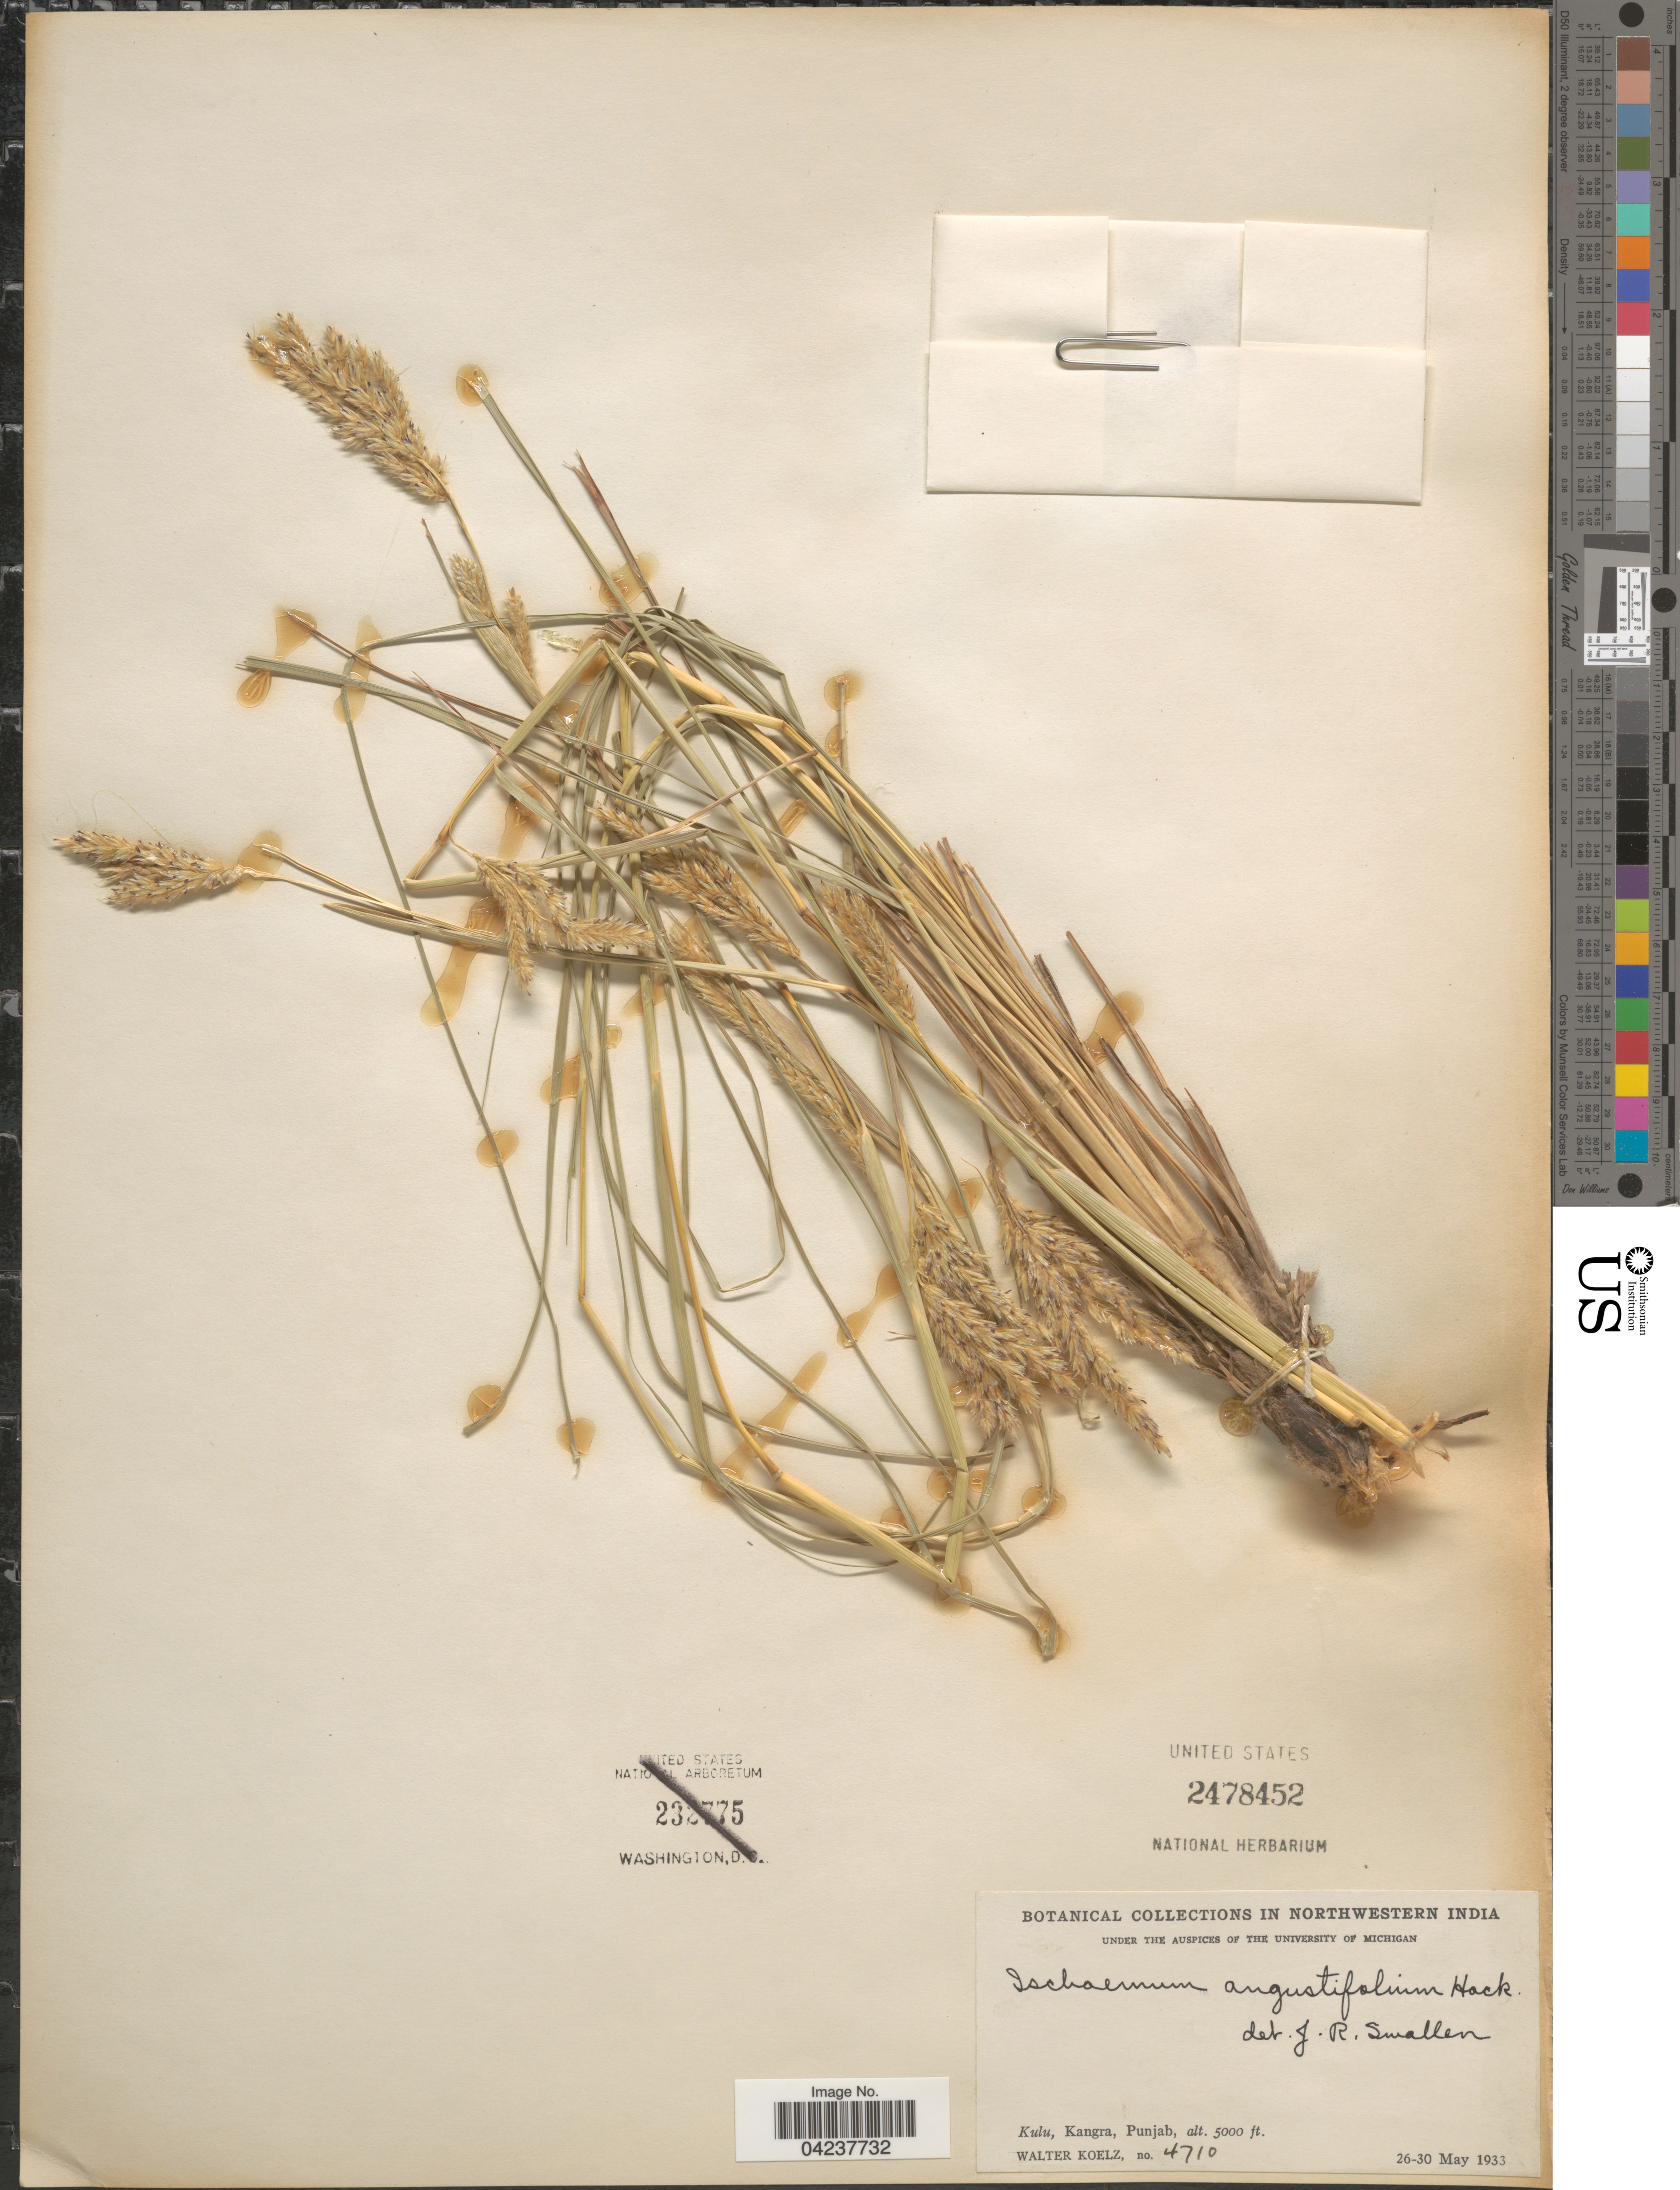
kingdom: Plantae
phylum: Tracheophyta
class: Liliopsida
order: Poales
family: Poaceae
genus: Eulaliopsis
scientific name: Eulaliopsis binata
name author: (Retz.) C. E. Hubb.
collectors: W. N. Koelz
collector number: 4710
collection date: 1933-05-26/1933-05-30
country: India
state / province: Punjab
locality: Northwestern India. Kulu, Kangra.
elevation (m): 1524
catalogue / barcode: US 2478452